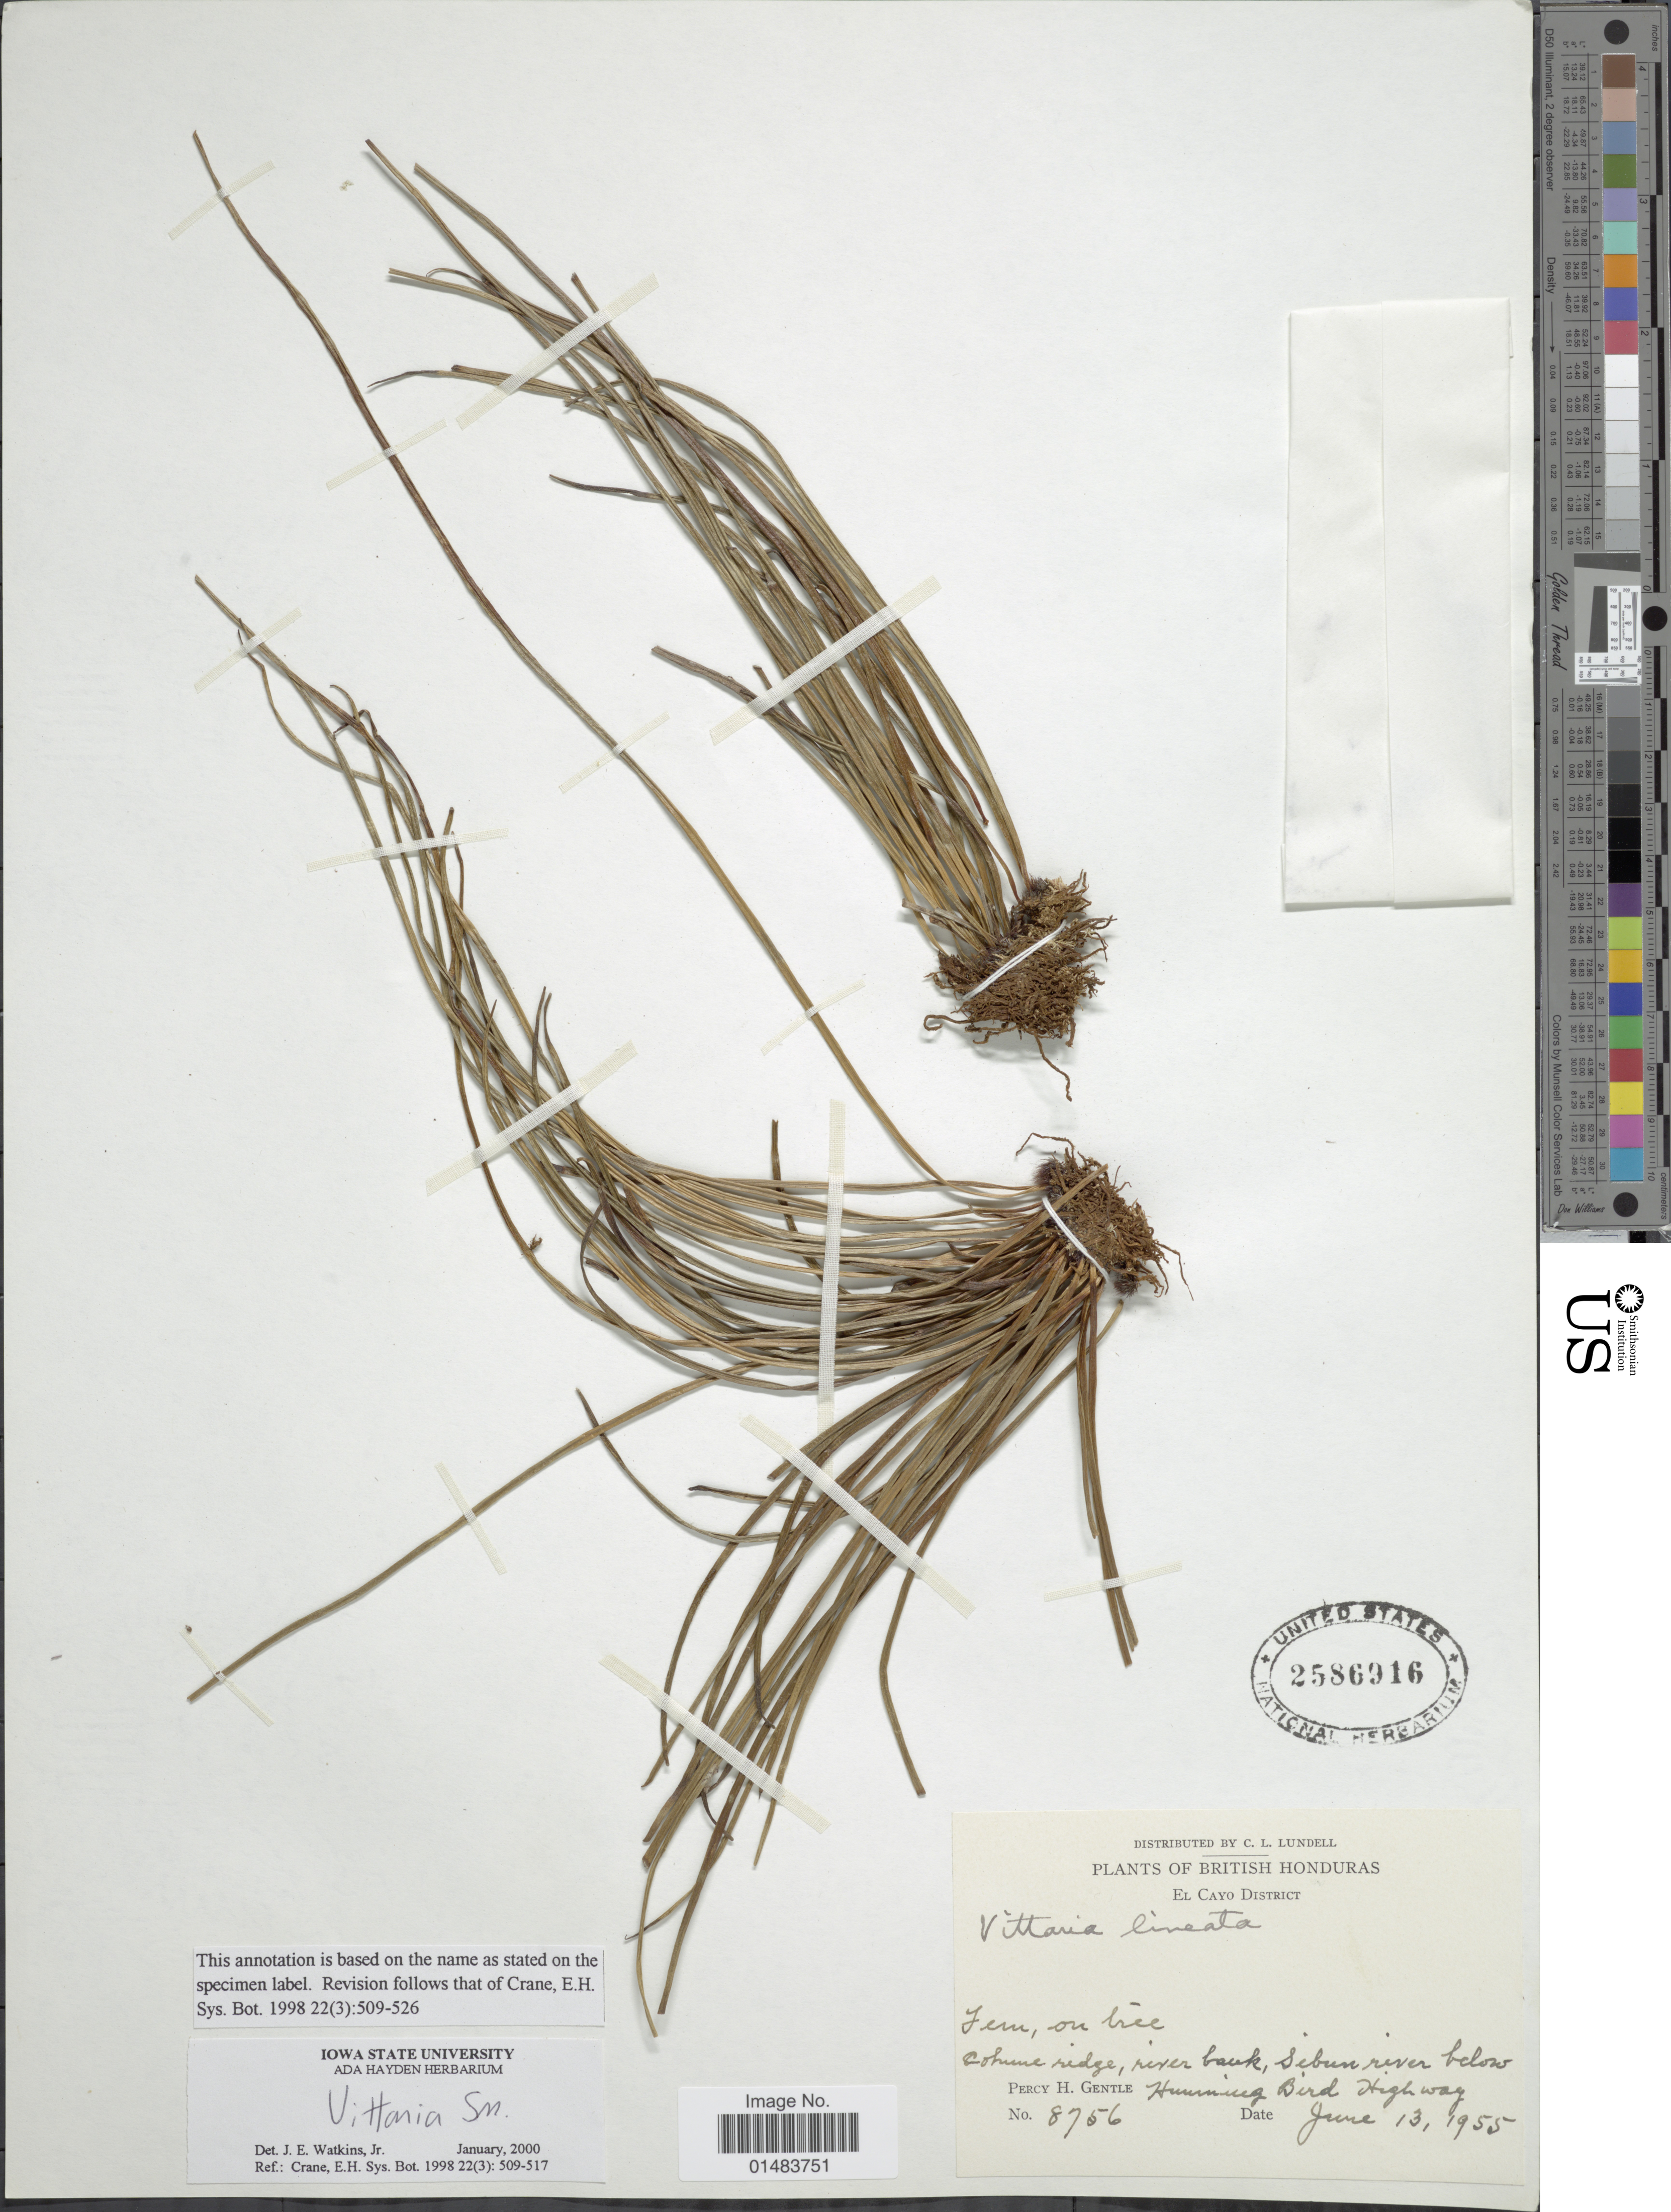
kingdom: Plantae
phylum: Tracheophyta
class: Polypodiopsida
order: Polypodiales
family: Pteridaceae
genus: Vittaria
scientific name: Vittaria lineata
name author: (L.) Sm.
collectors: P. H. Gentle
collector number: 8756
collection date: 1955-06-13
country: Belize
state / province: Cayo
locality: Plants of British Honduras, El Cayo District, Cohune ridge, river bank, Sibun river below Humming Bird Highway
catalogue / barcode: US 2586916